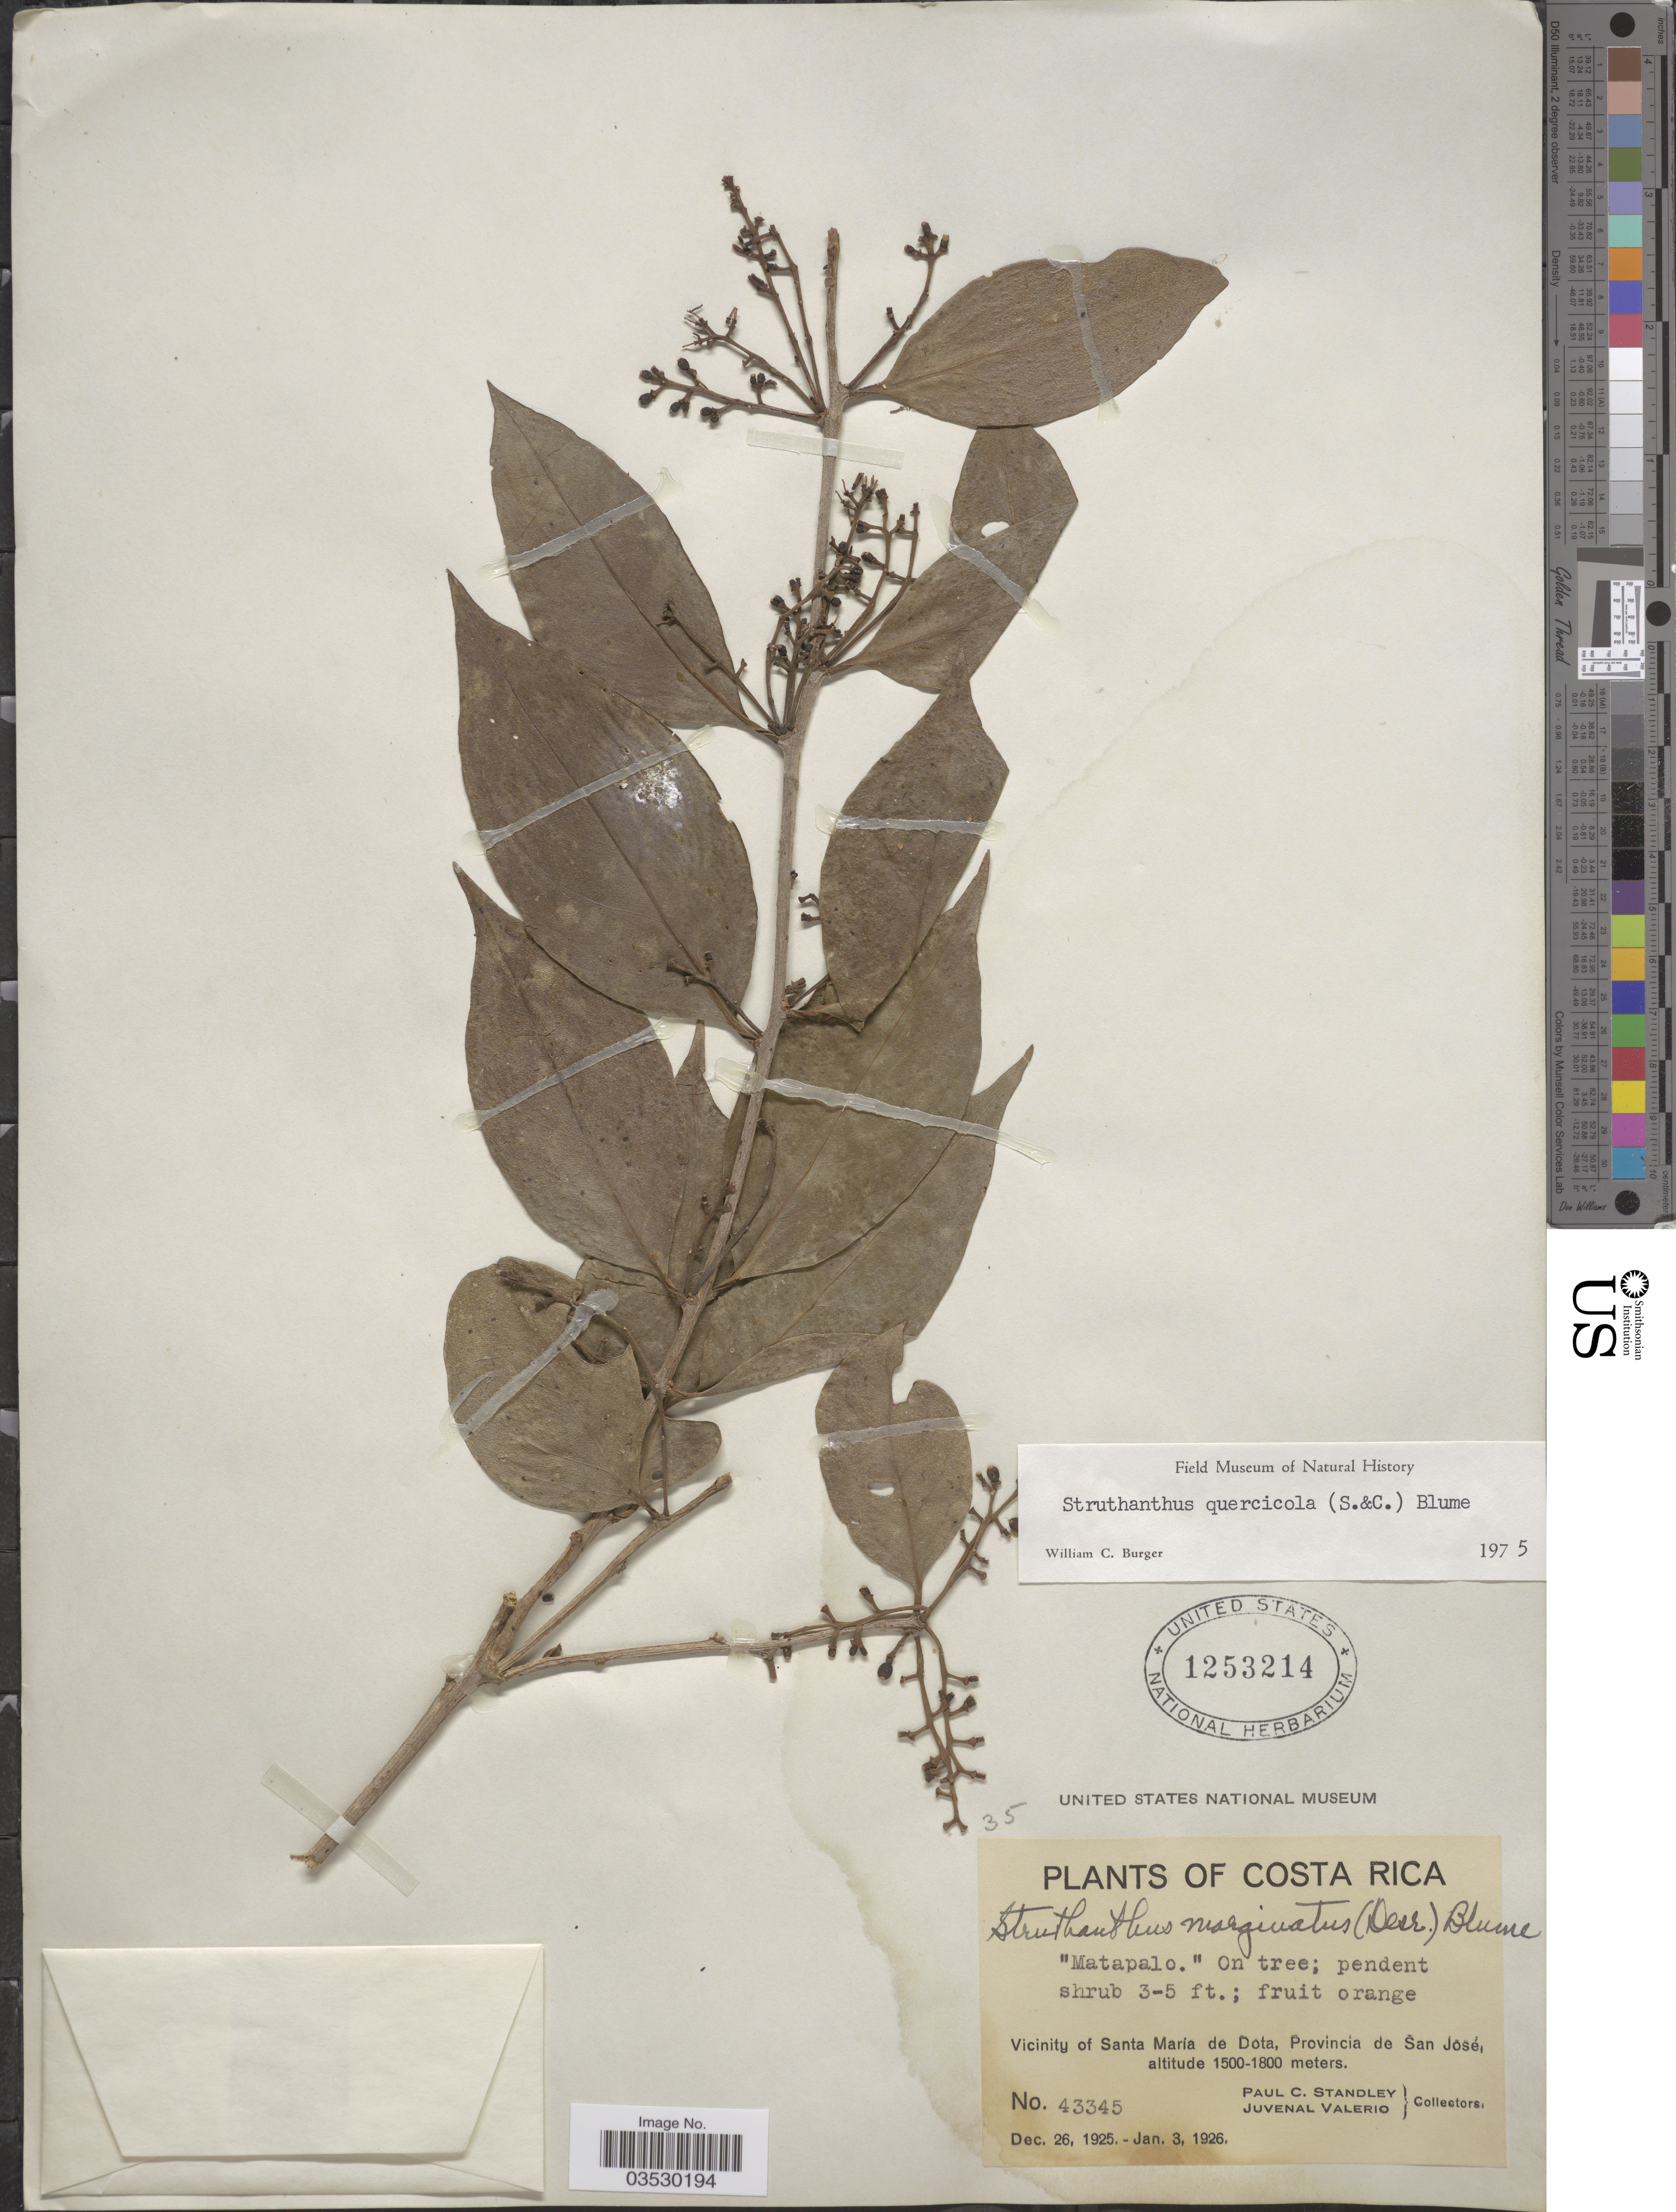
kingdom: Plantae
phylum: Tracheophyta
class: Magnoliopsida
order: Santalales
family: Loranthaceae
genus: Struthanthus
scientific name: Struthanthus quercicola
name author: (Kuijt) Cham. & Schltr.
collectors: P. C. Standley & J. Valerio R.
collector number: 43345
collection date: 1925-12-26/1926-01-03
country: Costa Rica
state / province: San José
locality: Vicinity of Santa María de Dota.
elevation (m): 1500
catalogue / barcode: US 1253214